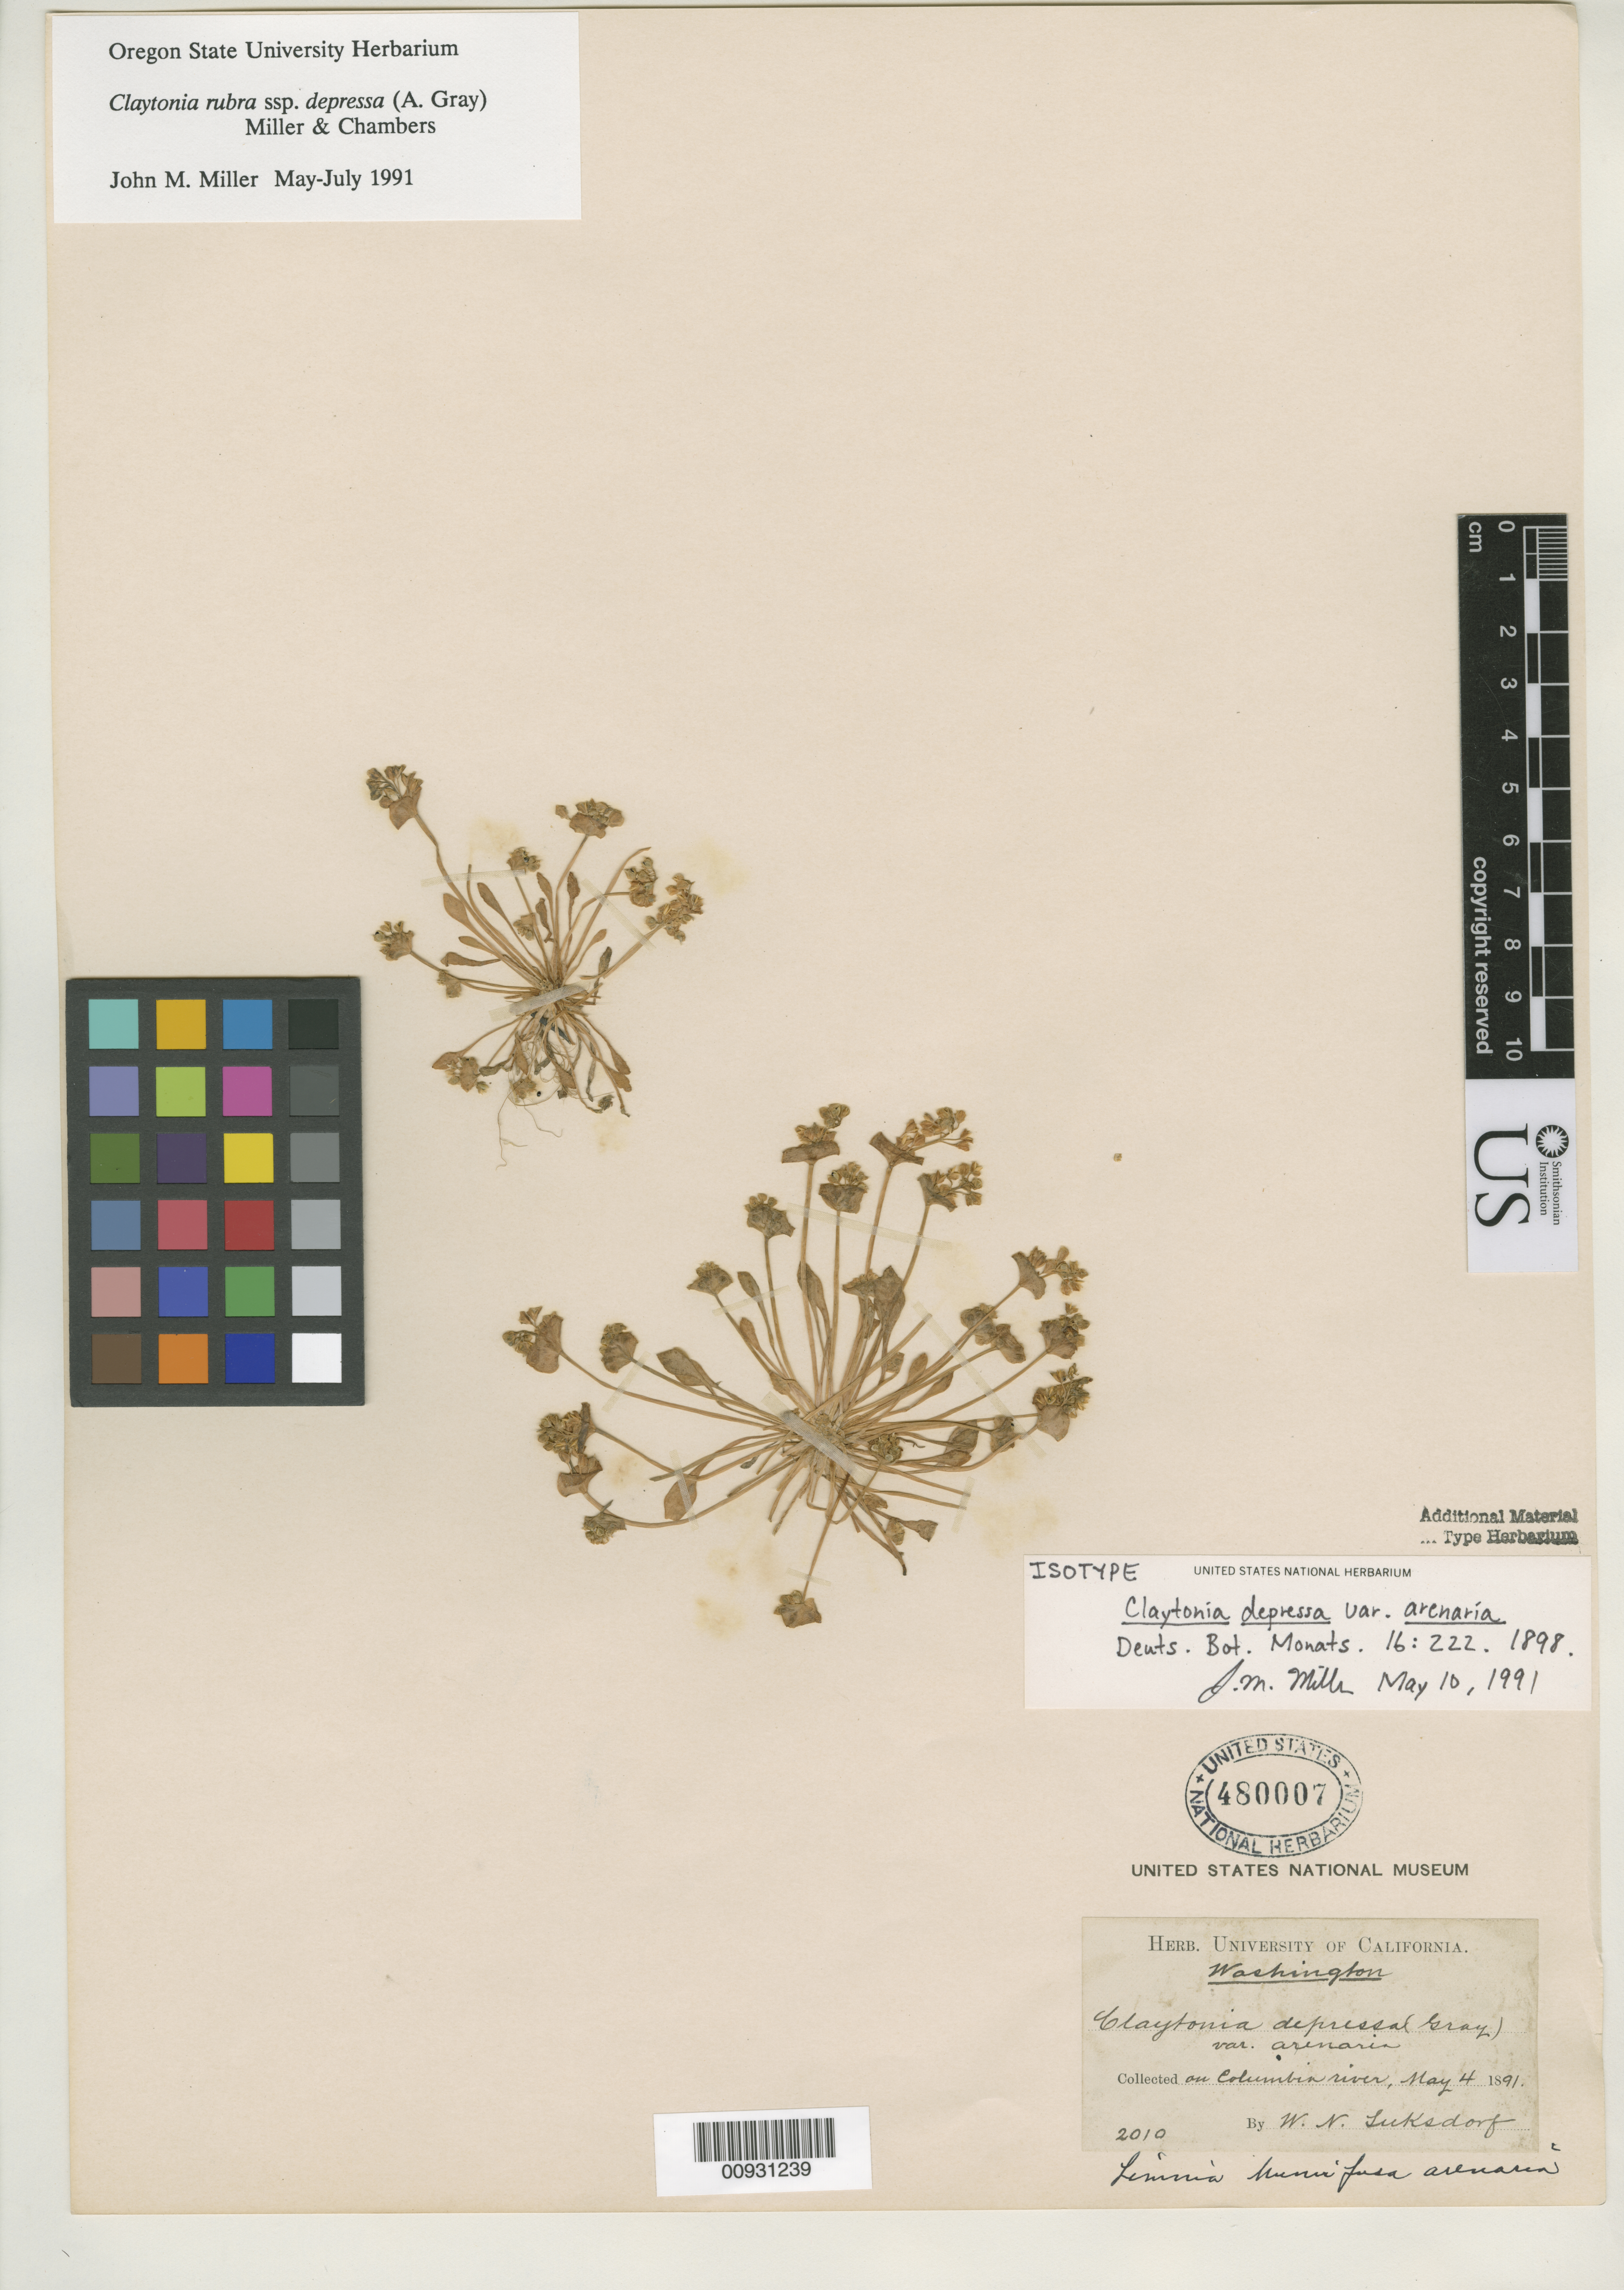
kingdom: Plantae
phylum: Tracheophyta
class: Magnoliopsida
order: Caryophyllales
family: Montiaceae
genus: Claytonia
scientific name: Claytonia depressa var. arenaria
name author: Suksd.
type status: Isotype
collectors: W. N. Suksdorf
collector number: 2010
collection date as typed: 04 May 1891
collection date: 1891-05-04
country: United States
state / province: Washington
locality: Columbia River.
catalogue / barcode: US 480007